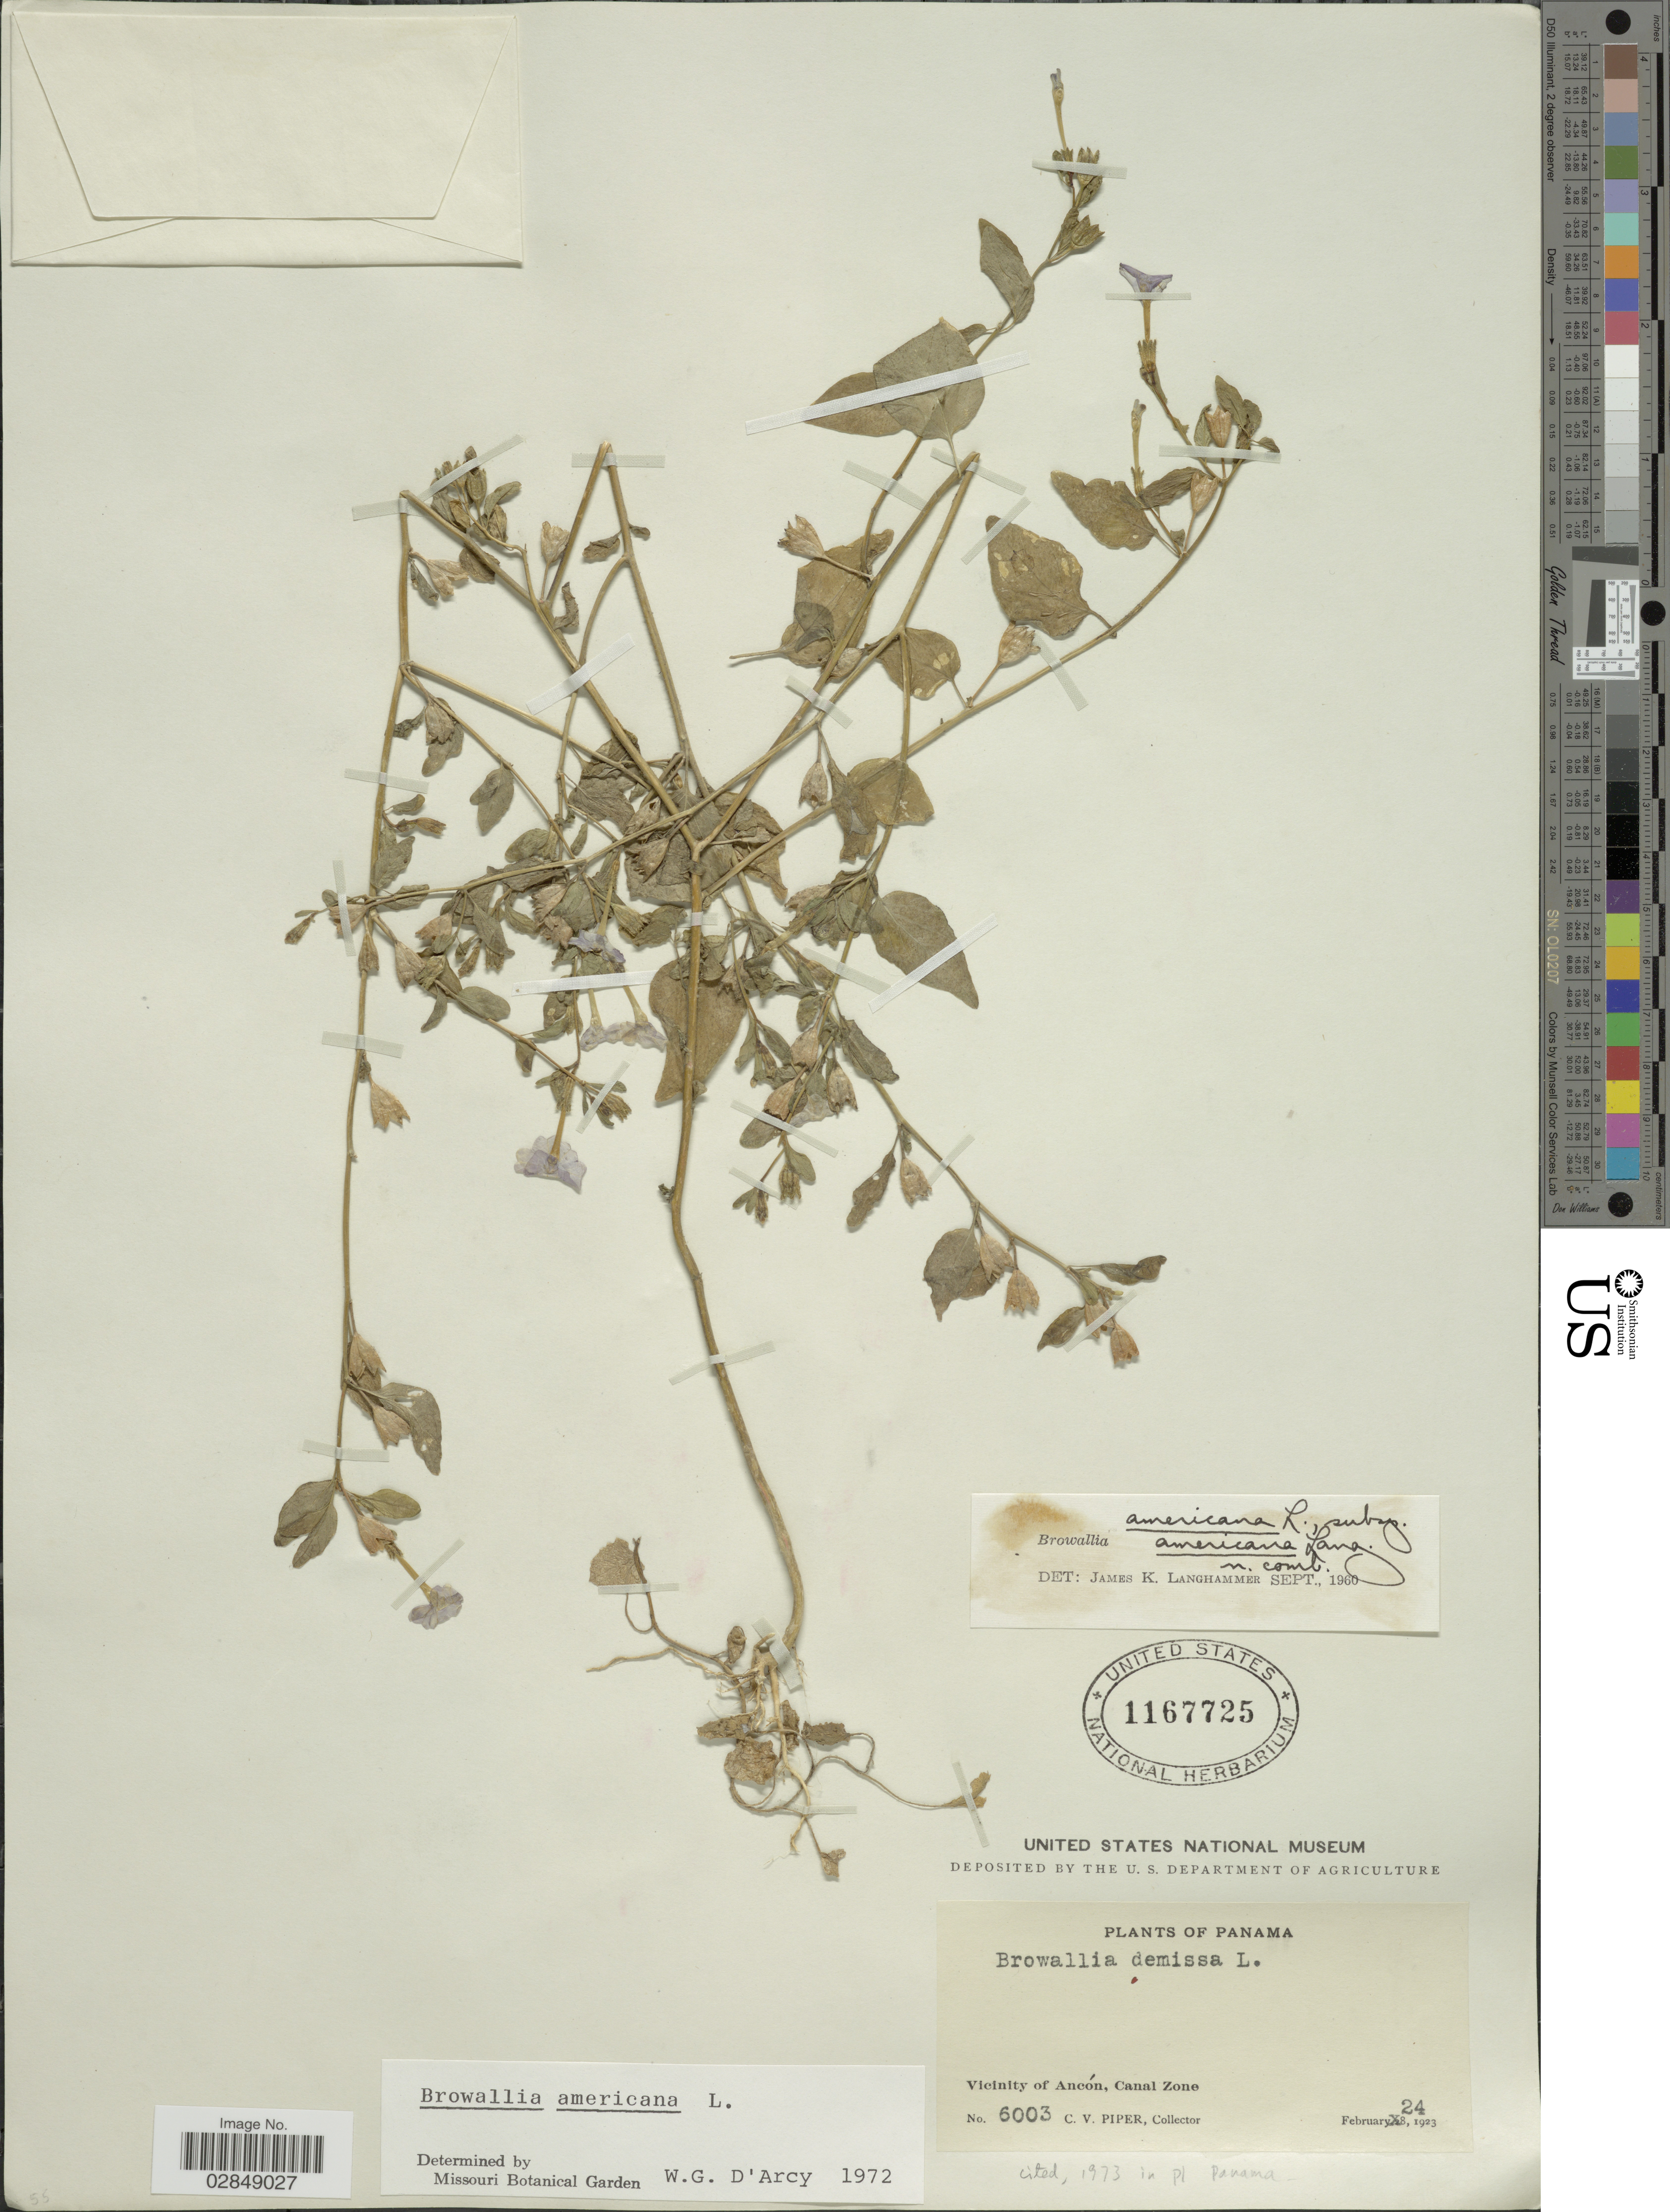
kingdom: Plantae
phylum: Tracheophyta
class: Magnoliopsida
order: Solanales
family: Solanaceae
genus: Browallia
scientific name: Browallia americana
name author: L.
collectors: C. V. Piper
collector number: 6003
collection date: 1923-02-24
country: Panama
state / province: Colón / Panamá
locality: Vicinity of Ancón, Canal Zone.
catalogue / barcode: US 1167725